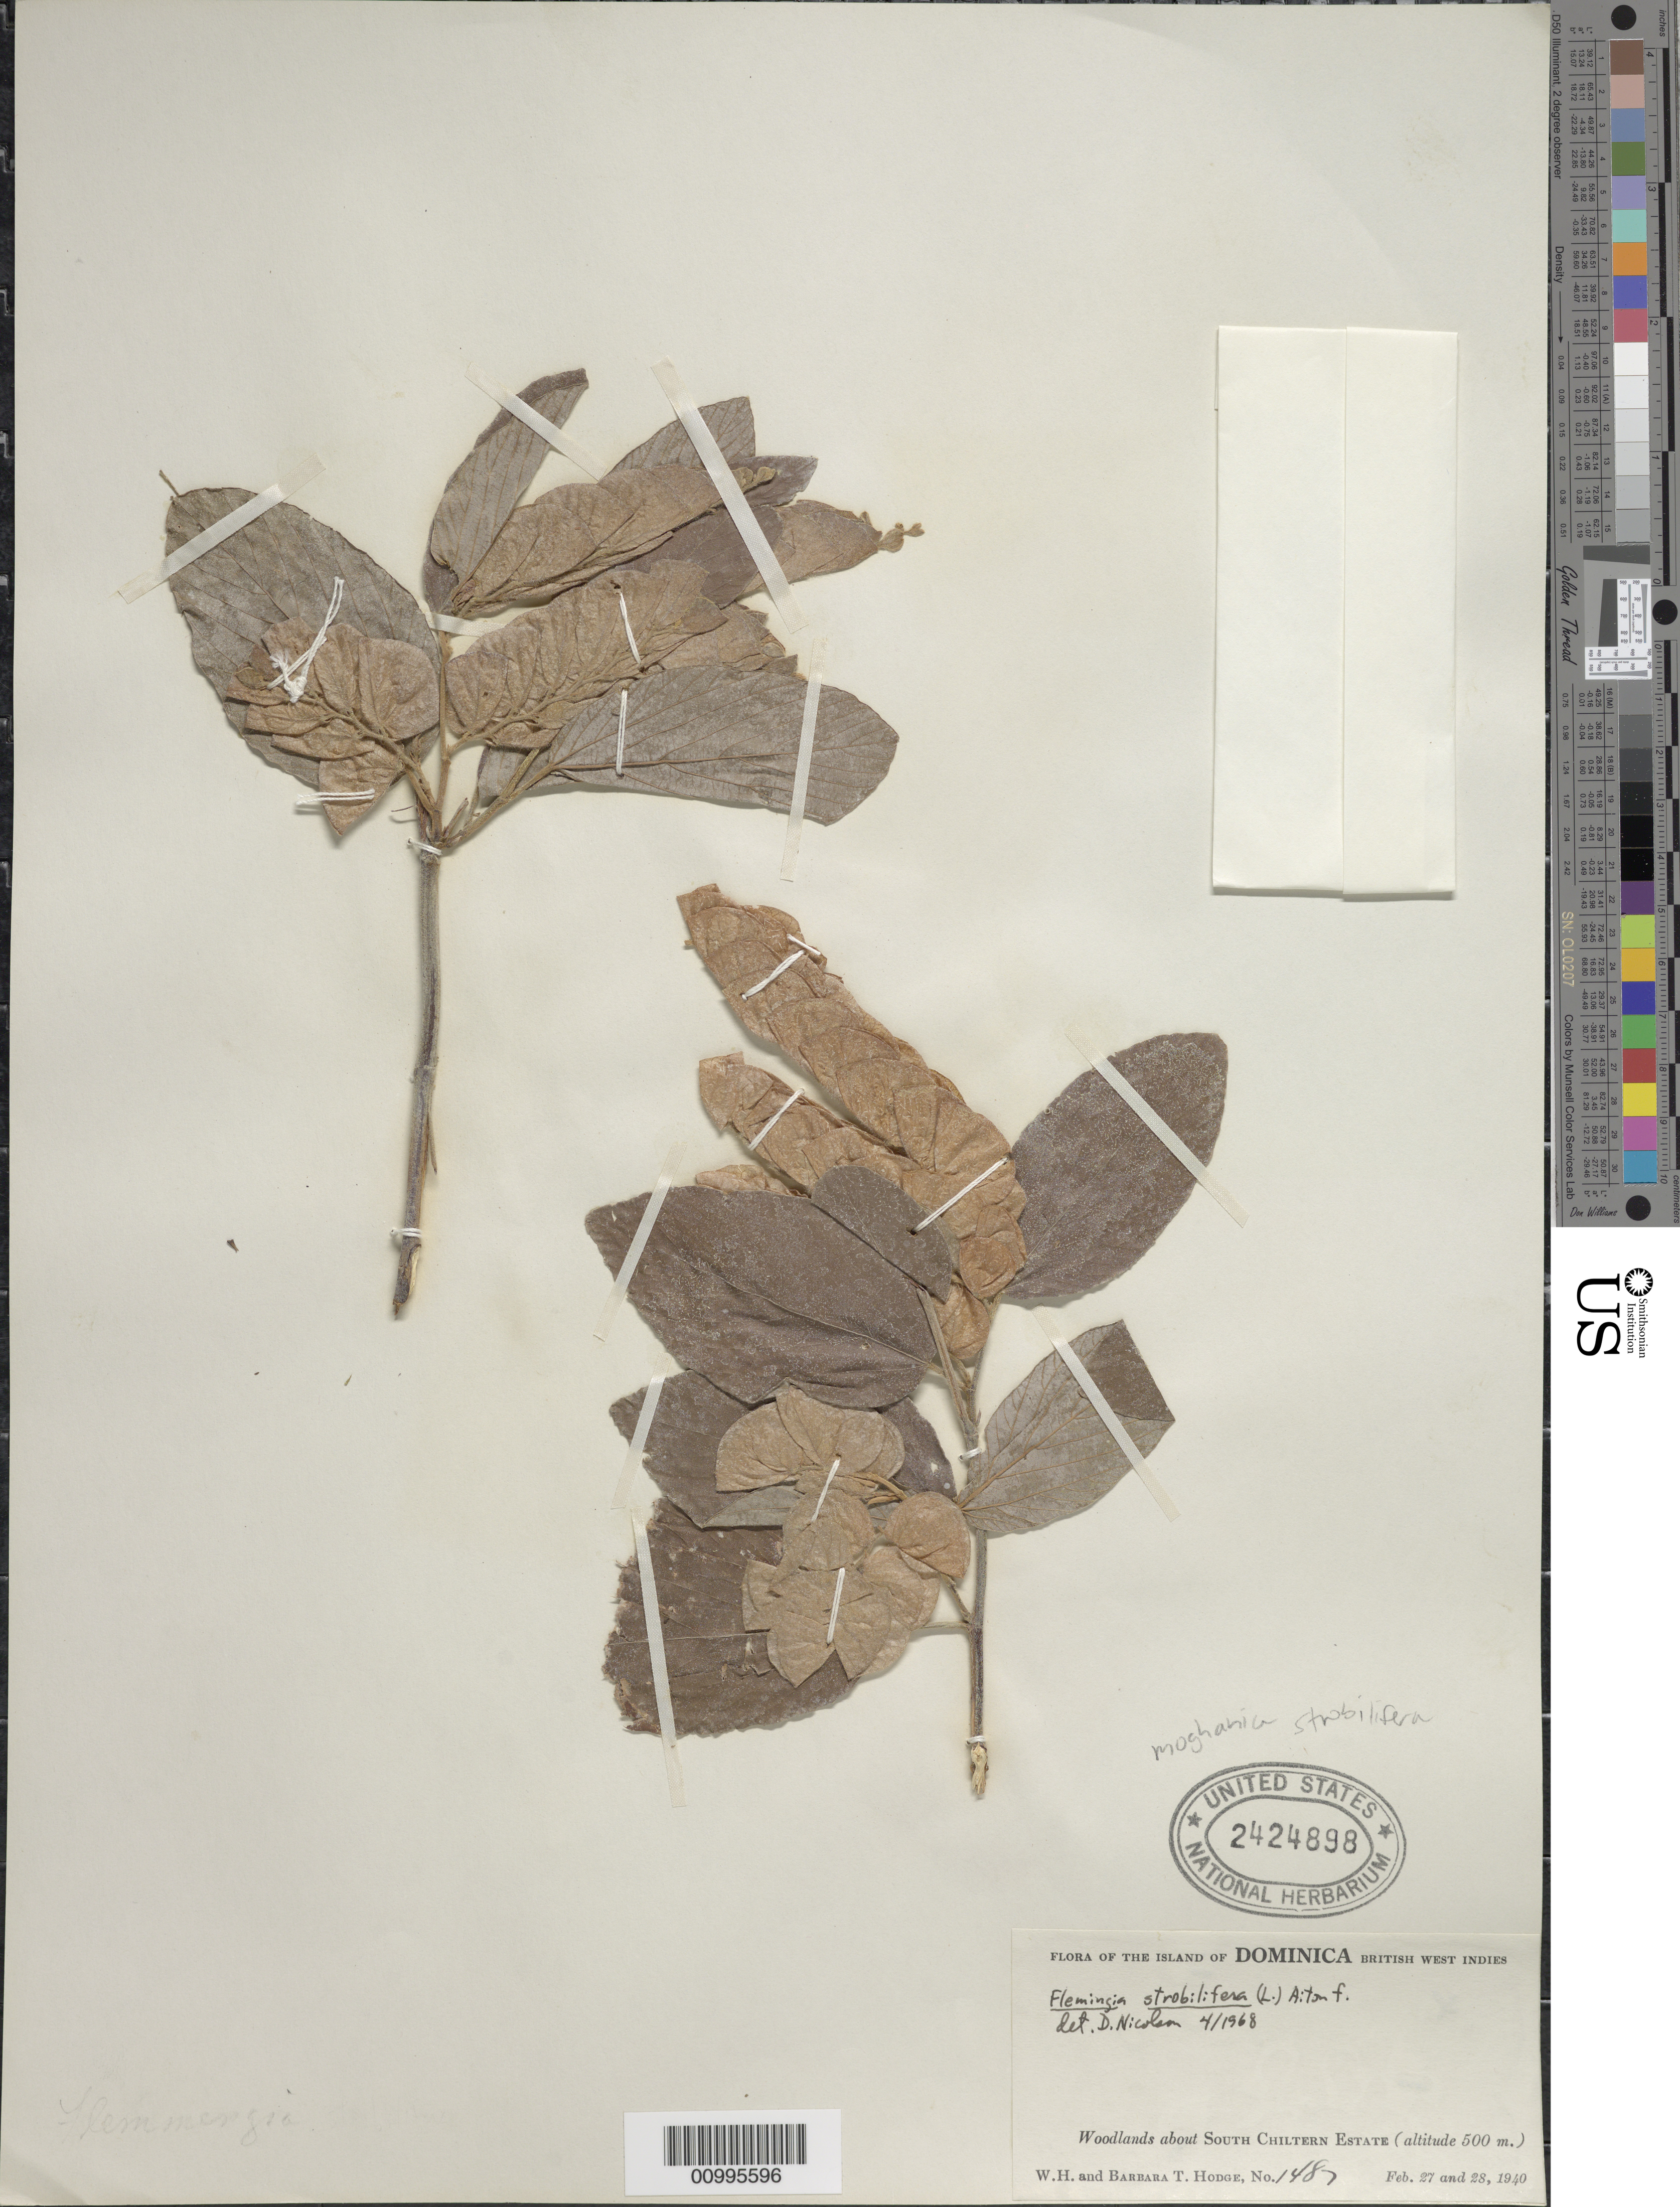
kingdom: Plantae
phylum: Tracheophyta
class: Magnoliopsida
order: Fabales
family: Fabaceae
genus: Flemingia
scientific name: Flemingia strobilifera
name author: (L.) W.T. Aiton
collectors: W. Hodge & B. Hodge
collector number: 1487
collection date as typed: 27 Feb 1940 and 28 Feb 1940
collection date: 1940-02-27,1940-02-28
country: Dominica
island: Dominica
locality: Woodlands about South Chiltern Estate.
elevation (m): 500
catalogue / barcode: US 2424898